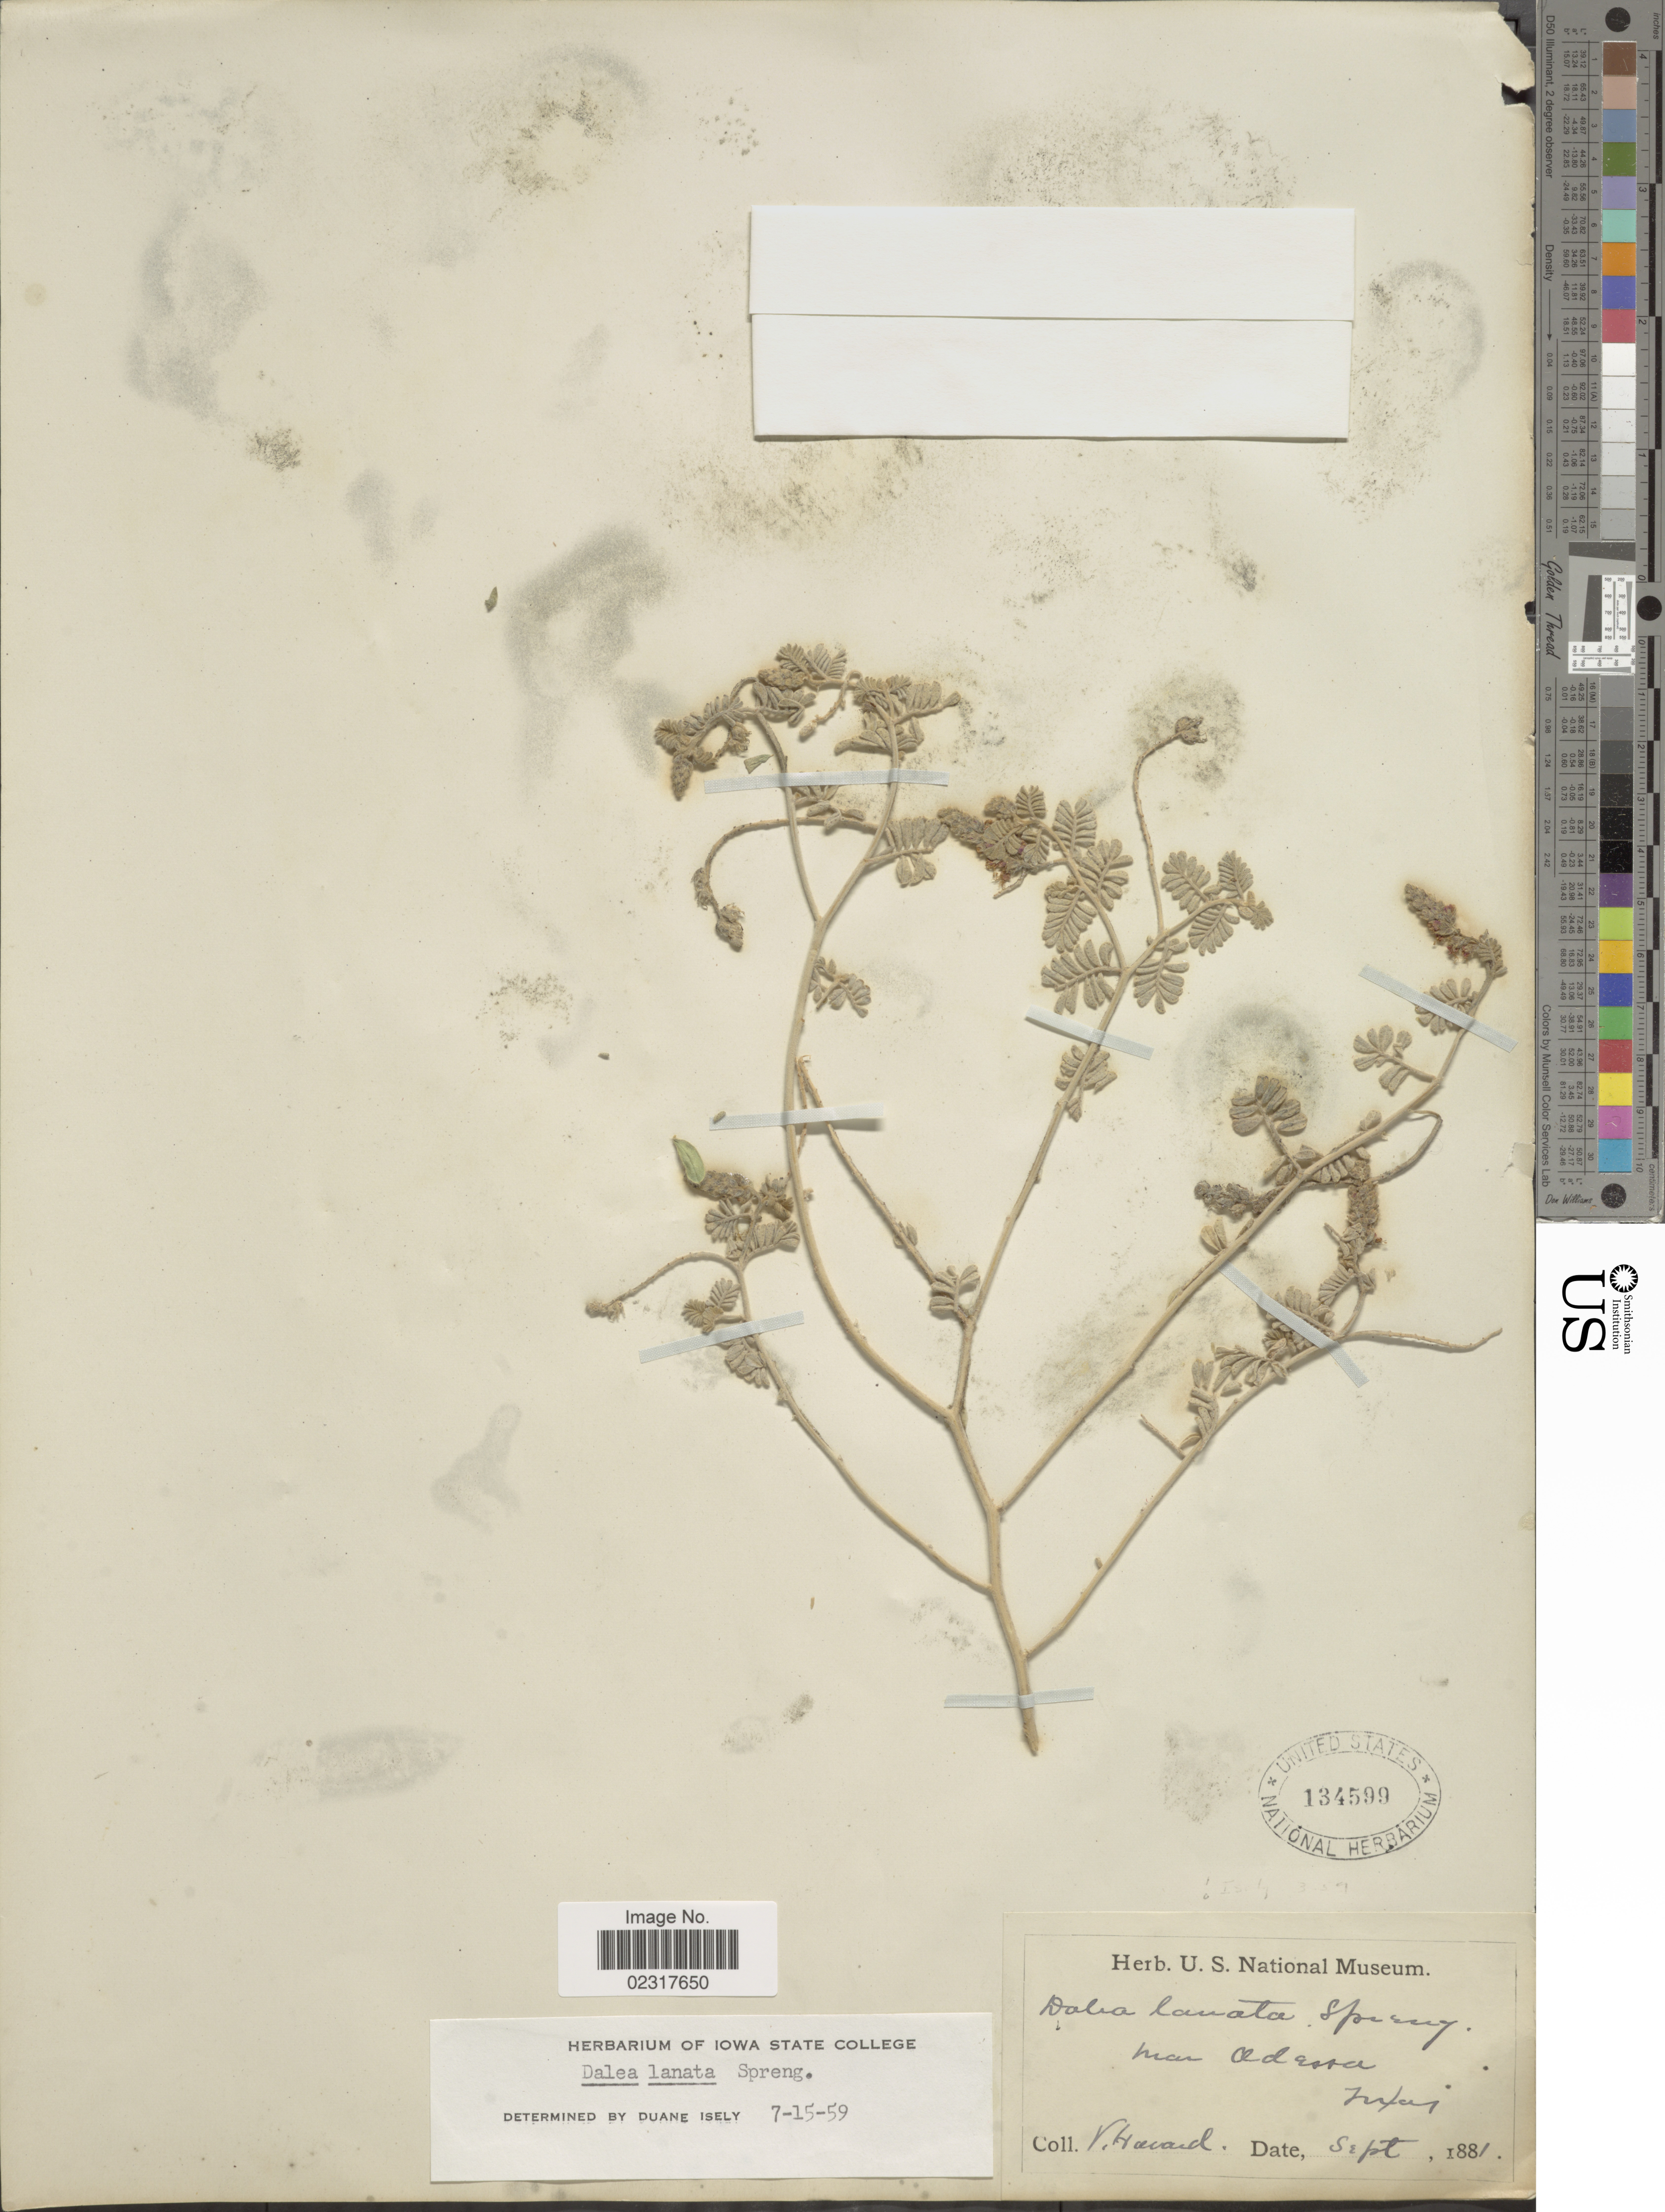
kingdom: Plantae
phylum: Tracheophyta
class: Magnoliopsida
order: Fabales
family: Fabaceae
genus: Dalea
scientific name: Dalea lanata var. lanata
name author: Spreng.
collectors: V. Havard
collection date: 1881-09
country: United States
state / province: Texas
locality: Near Odessa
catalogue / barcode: US 134599